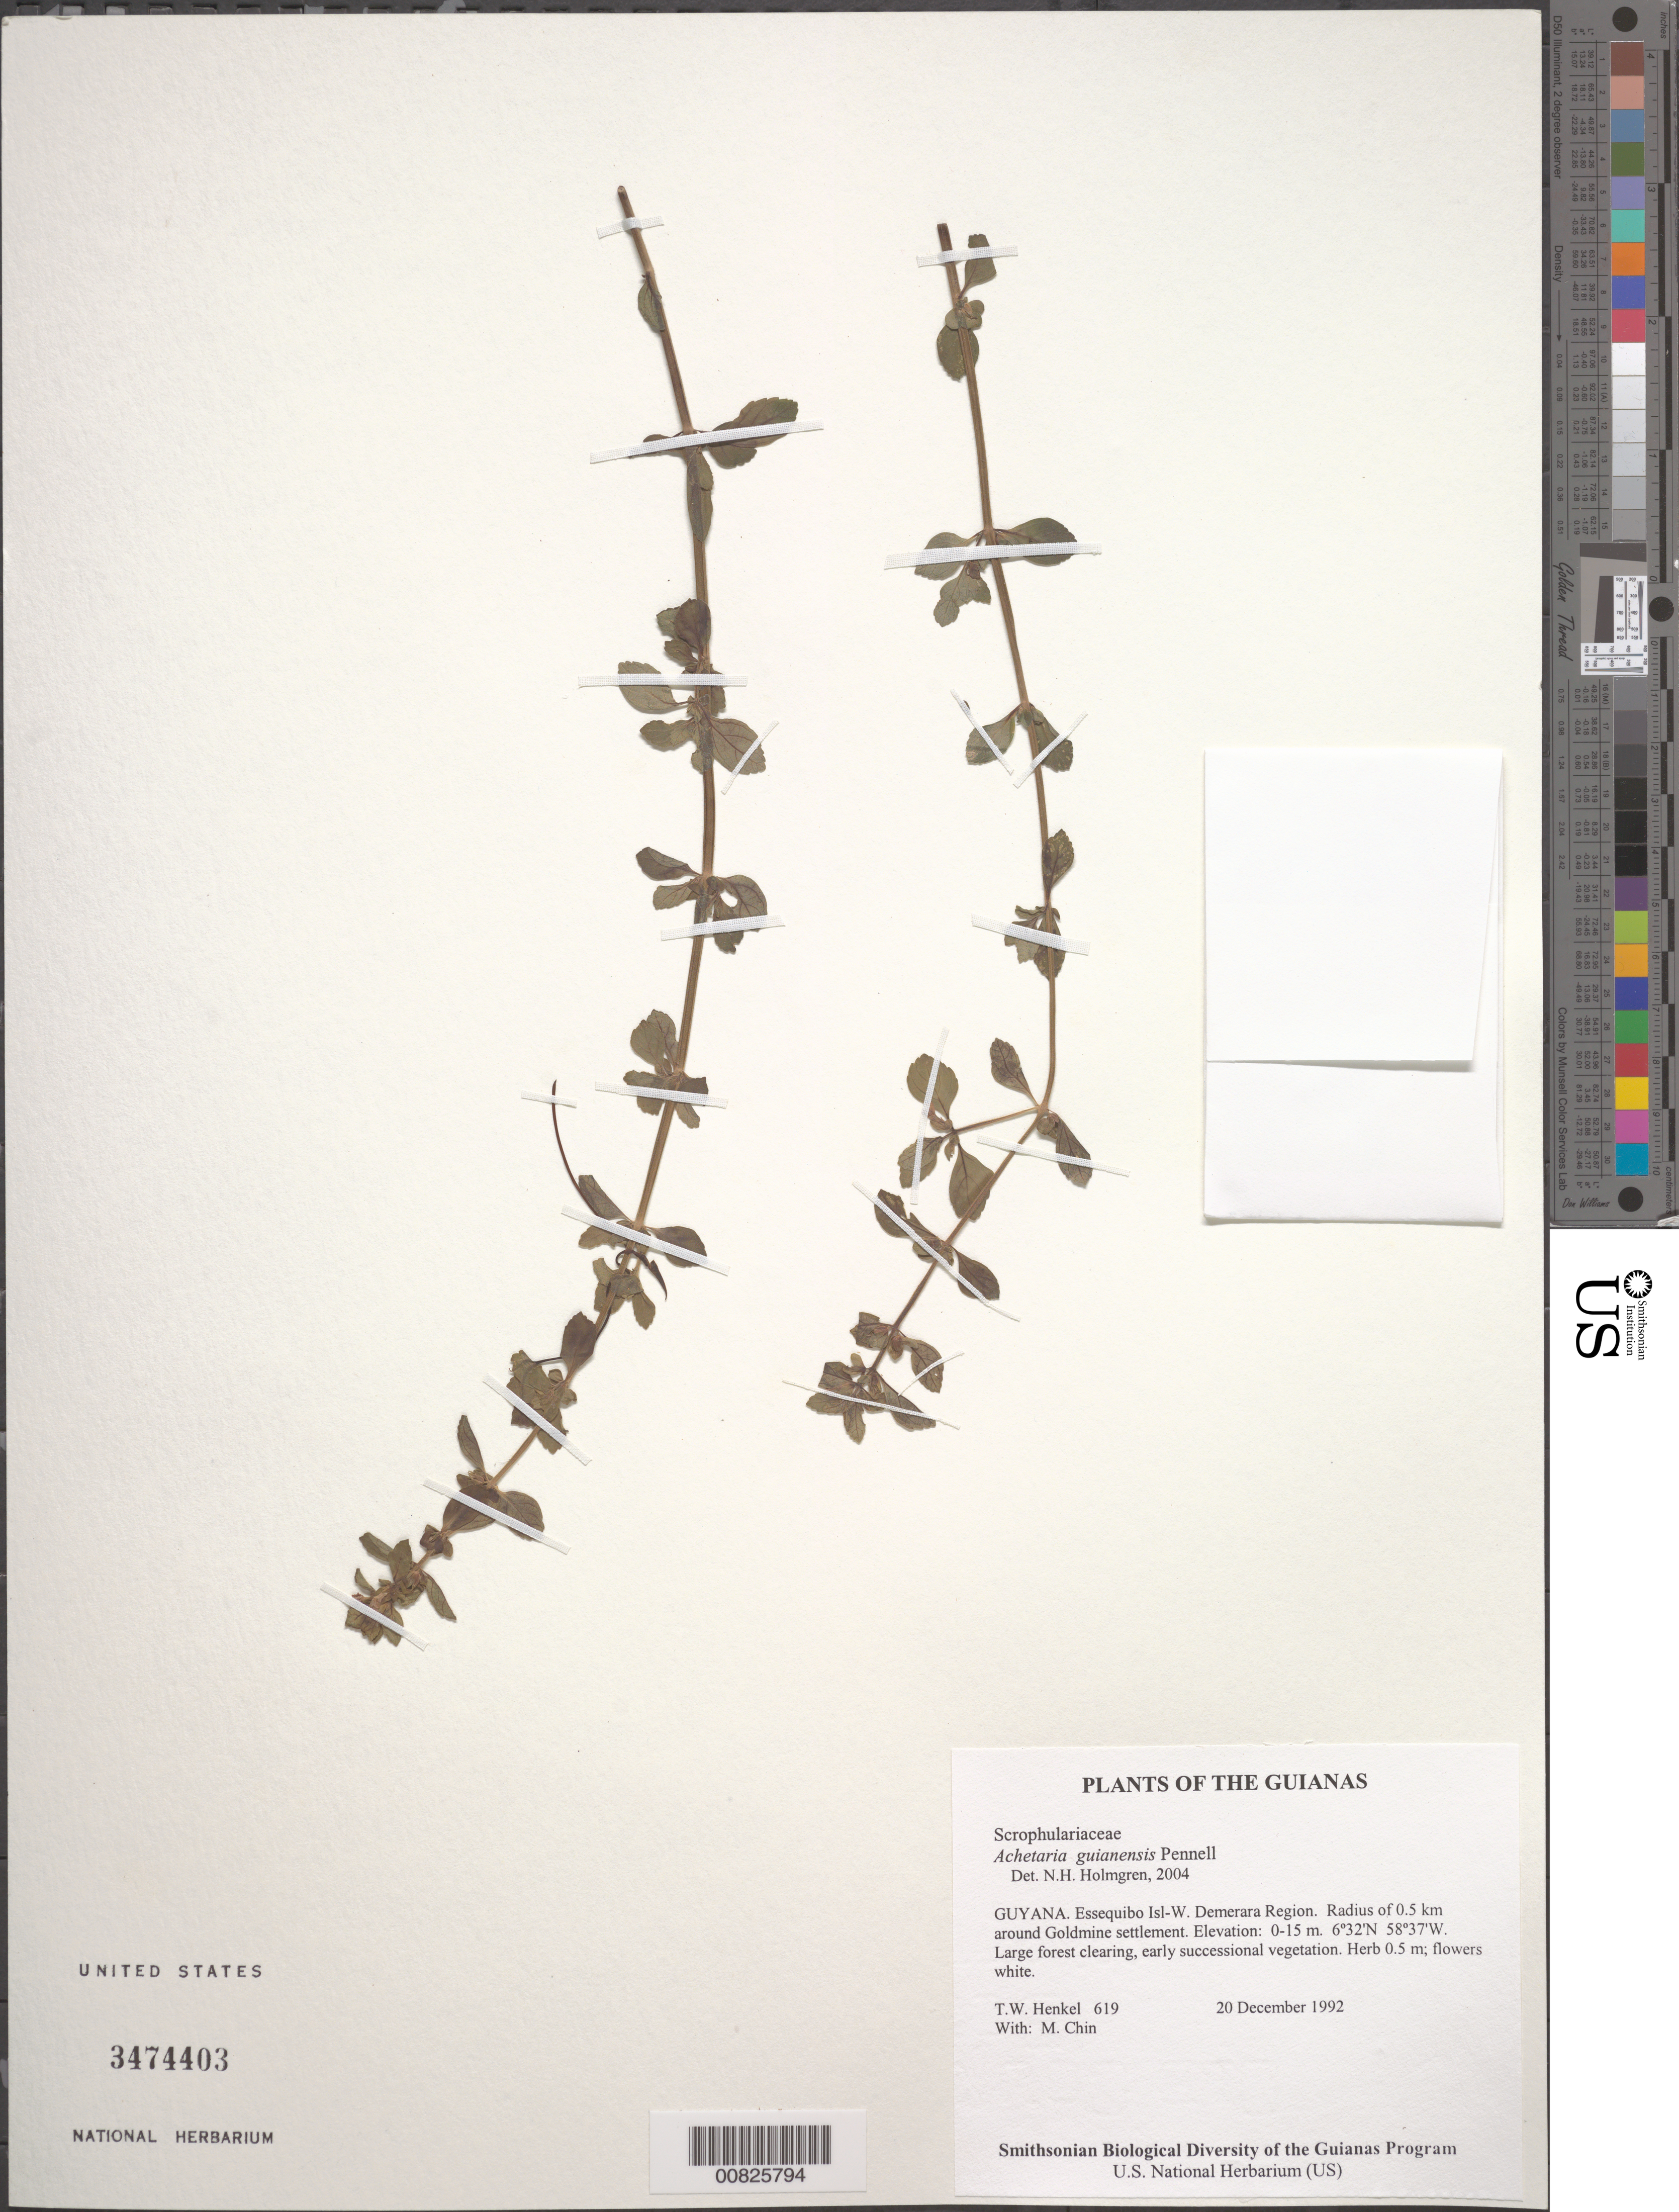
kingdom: Plantae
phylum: Tracheophyta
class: Magnoliopsida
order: Lamiales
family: Plantaginaceae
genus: Matourea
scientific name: Matourea scutellarioides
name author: (Benth.) Colletta & V.C. Souza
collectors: T. Henkel & M. Chin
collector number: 619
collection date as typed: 20 December 1992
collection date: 1992-12-20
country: Guyana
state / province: Essequibo Isl-W. Demerara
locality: Radius of 0.5 km around Goldmine settlement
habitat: Large forest clearing, early successional vegetation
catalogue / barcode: US 3474403